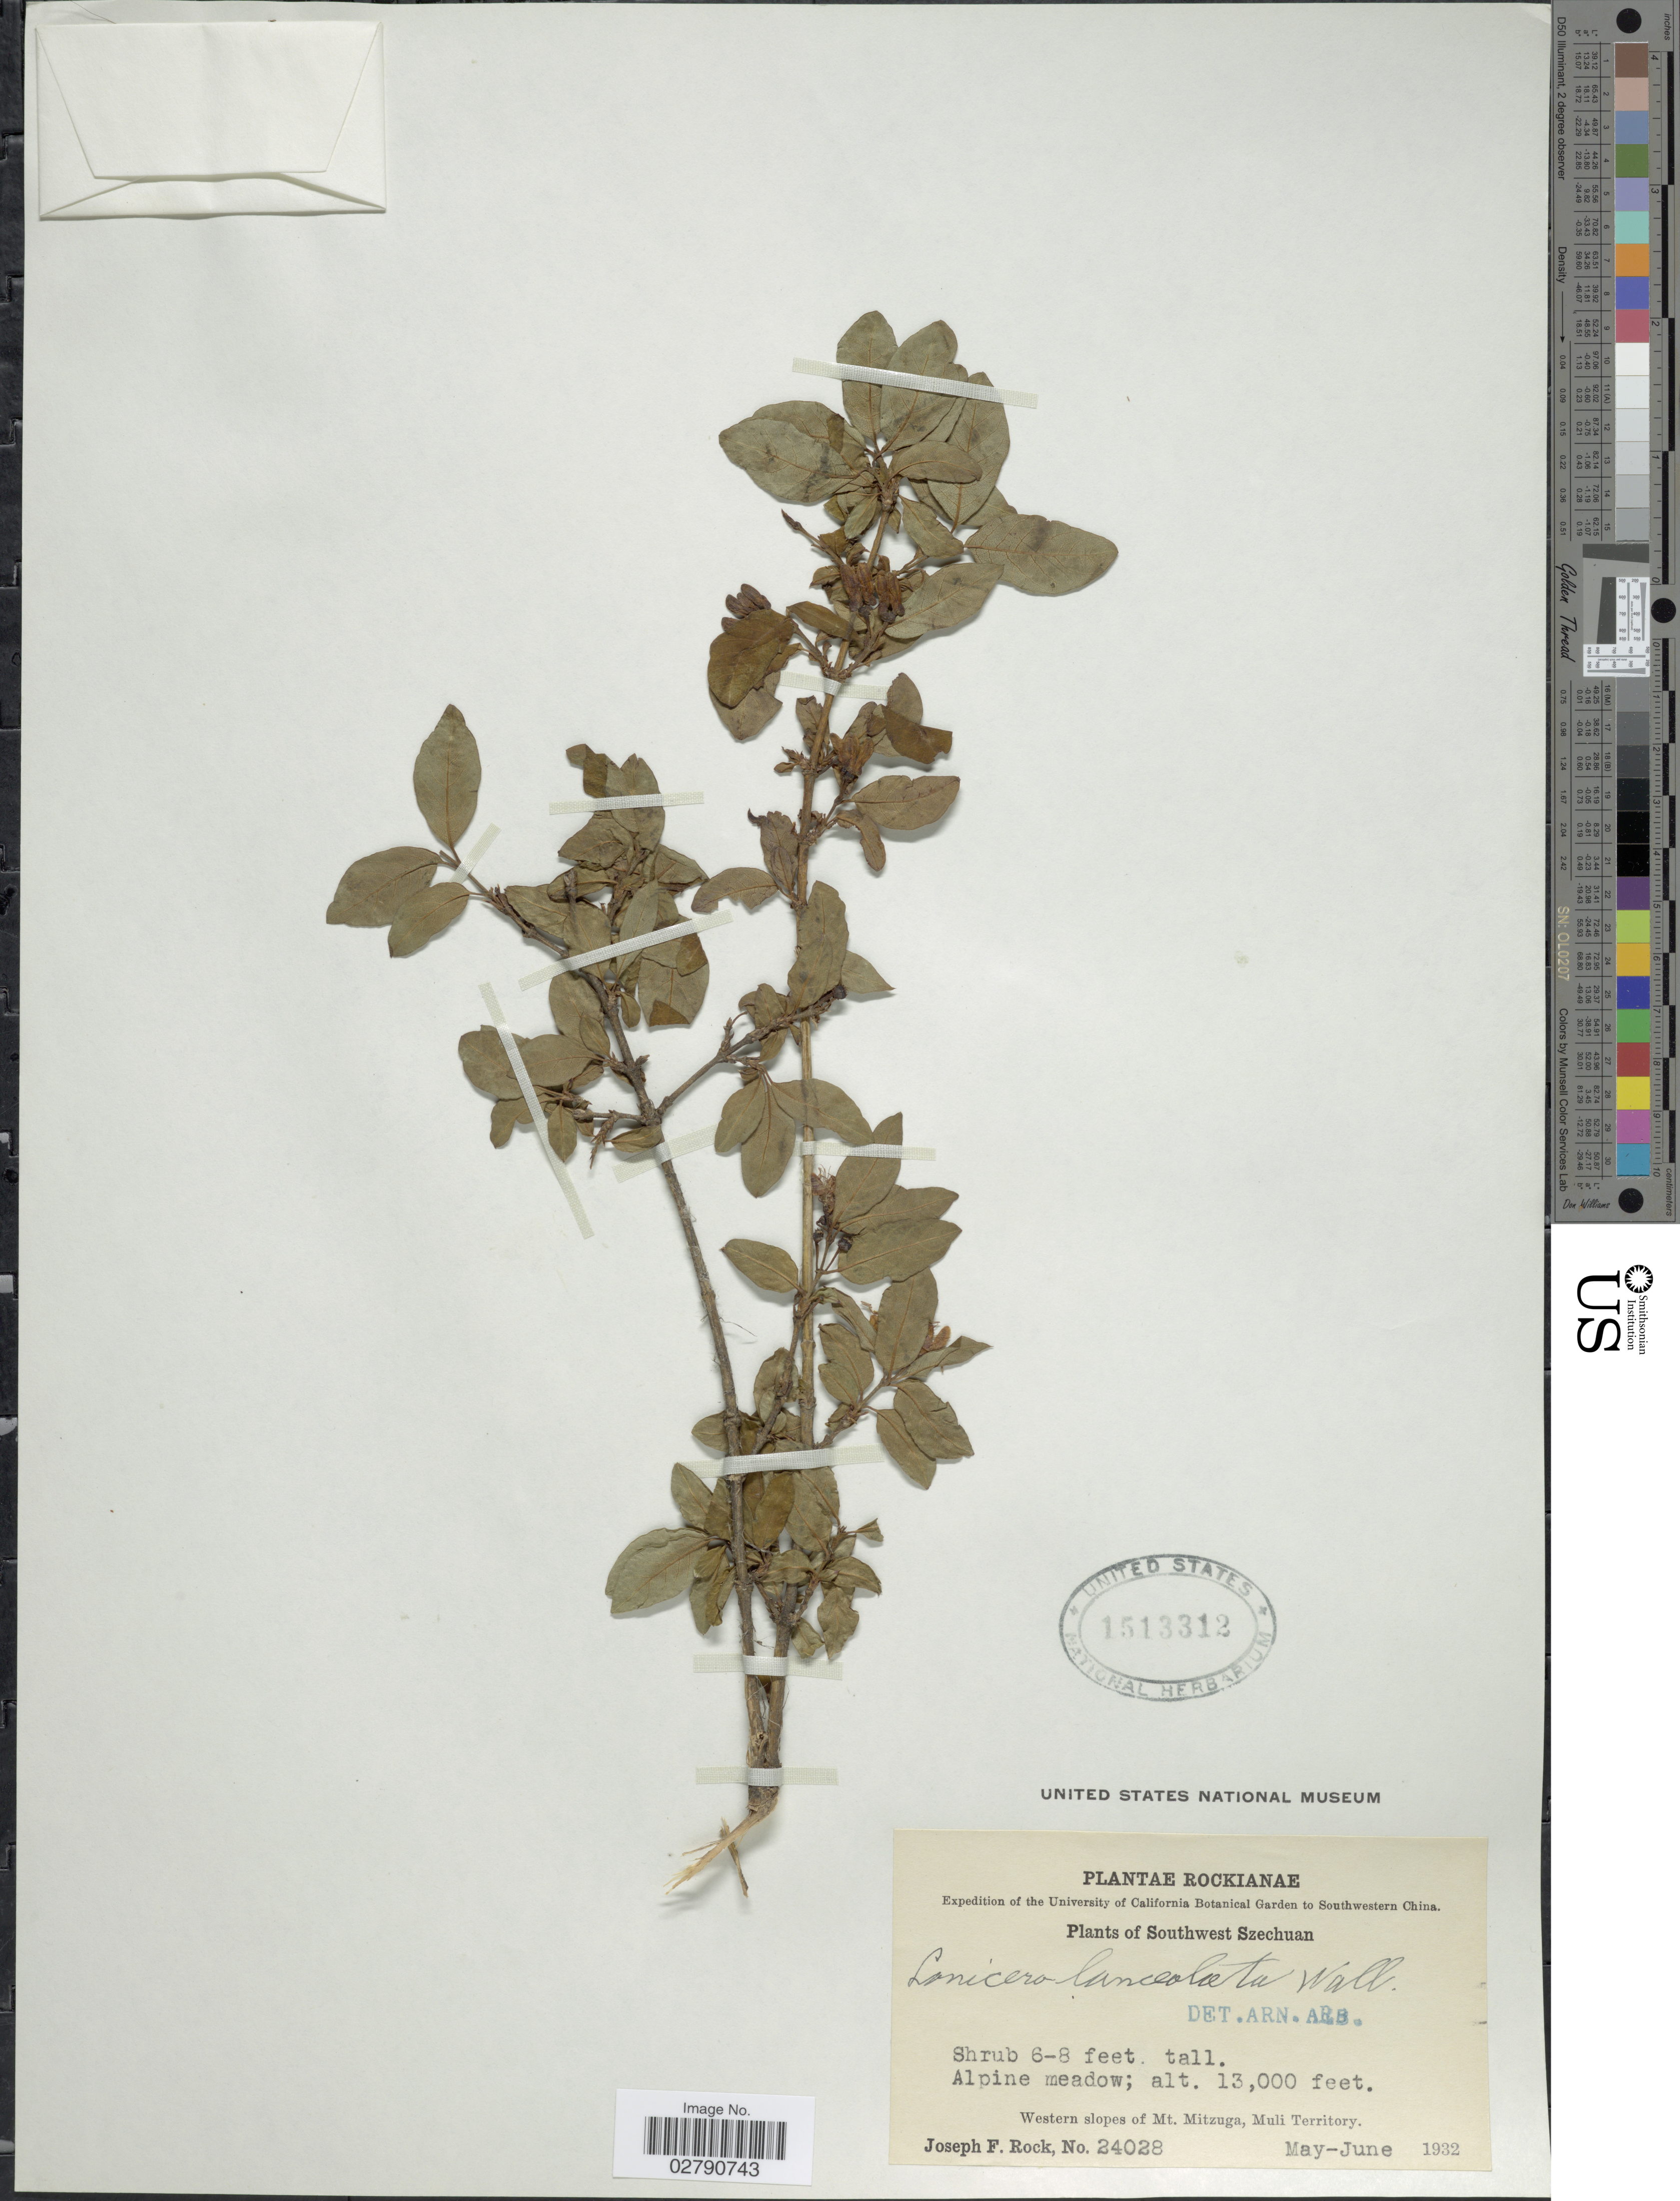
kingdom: Plantae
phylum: Tracheophyta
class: Magnoliopsida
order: Dipsacales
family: Caprifoliaceae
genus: Lonicera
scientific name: Lonicera lanceolata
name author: Wall.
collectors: J. F. Rock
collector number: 24028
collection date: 1932-05/1932-06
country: China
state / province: Sichuan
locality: Southwest Szechuan. Western slopes of Mt. Mitzuga, Muli Territory.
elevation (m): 3962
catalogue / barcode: US 1513312